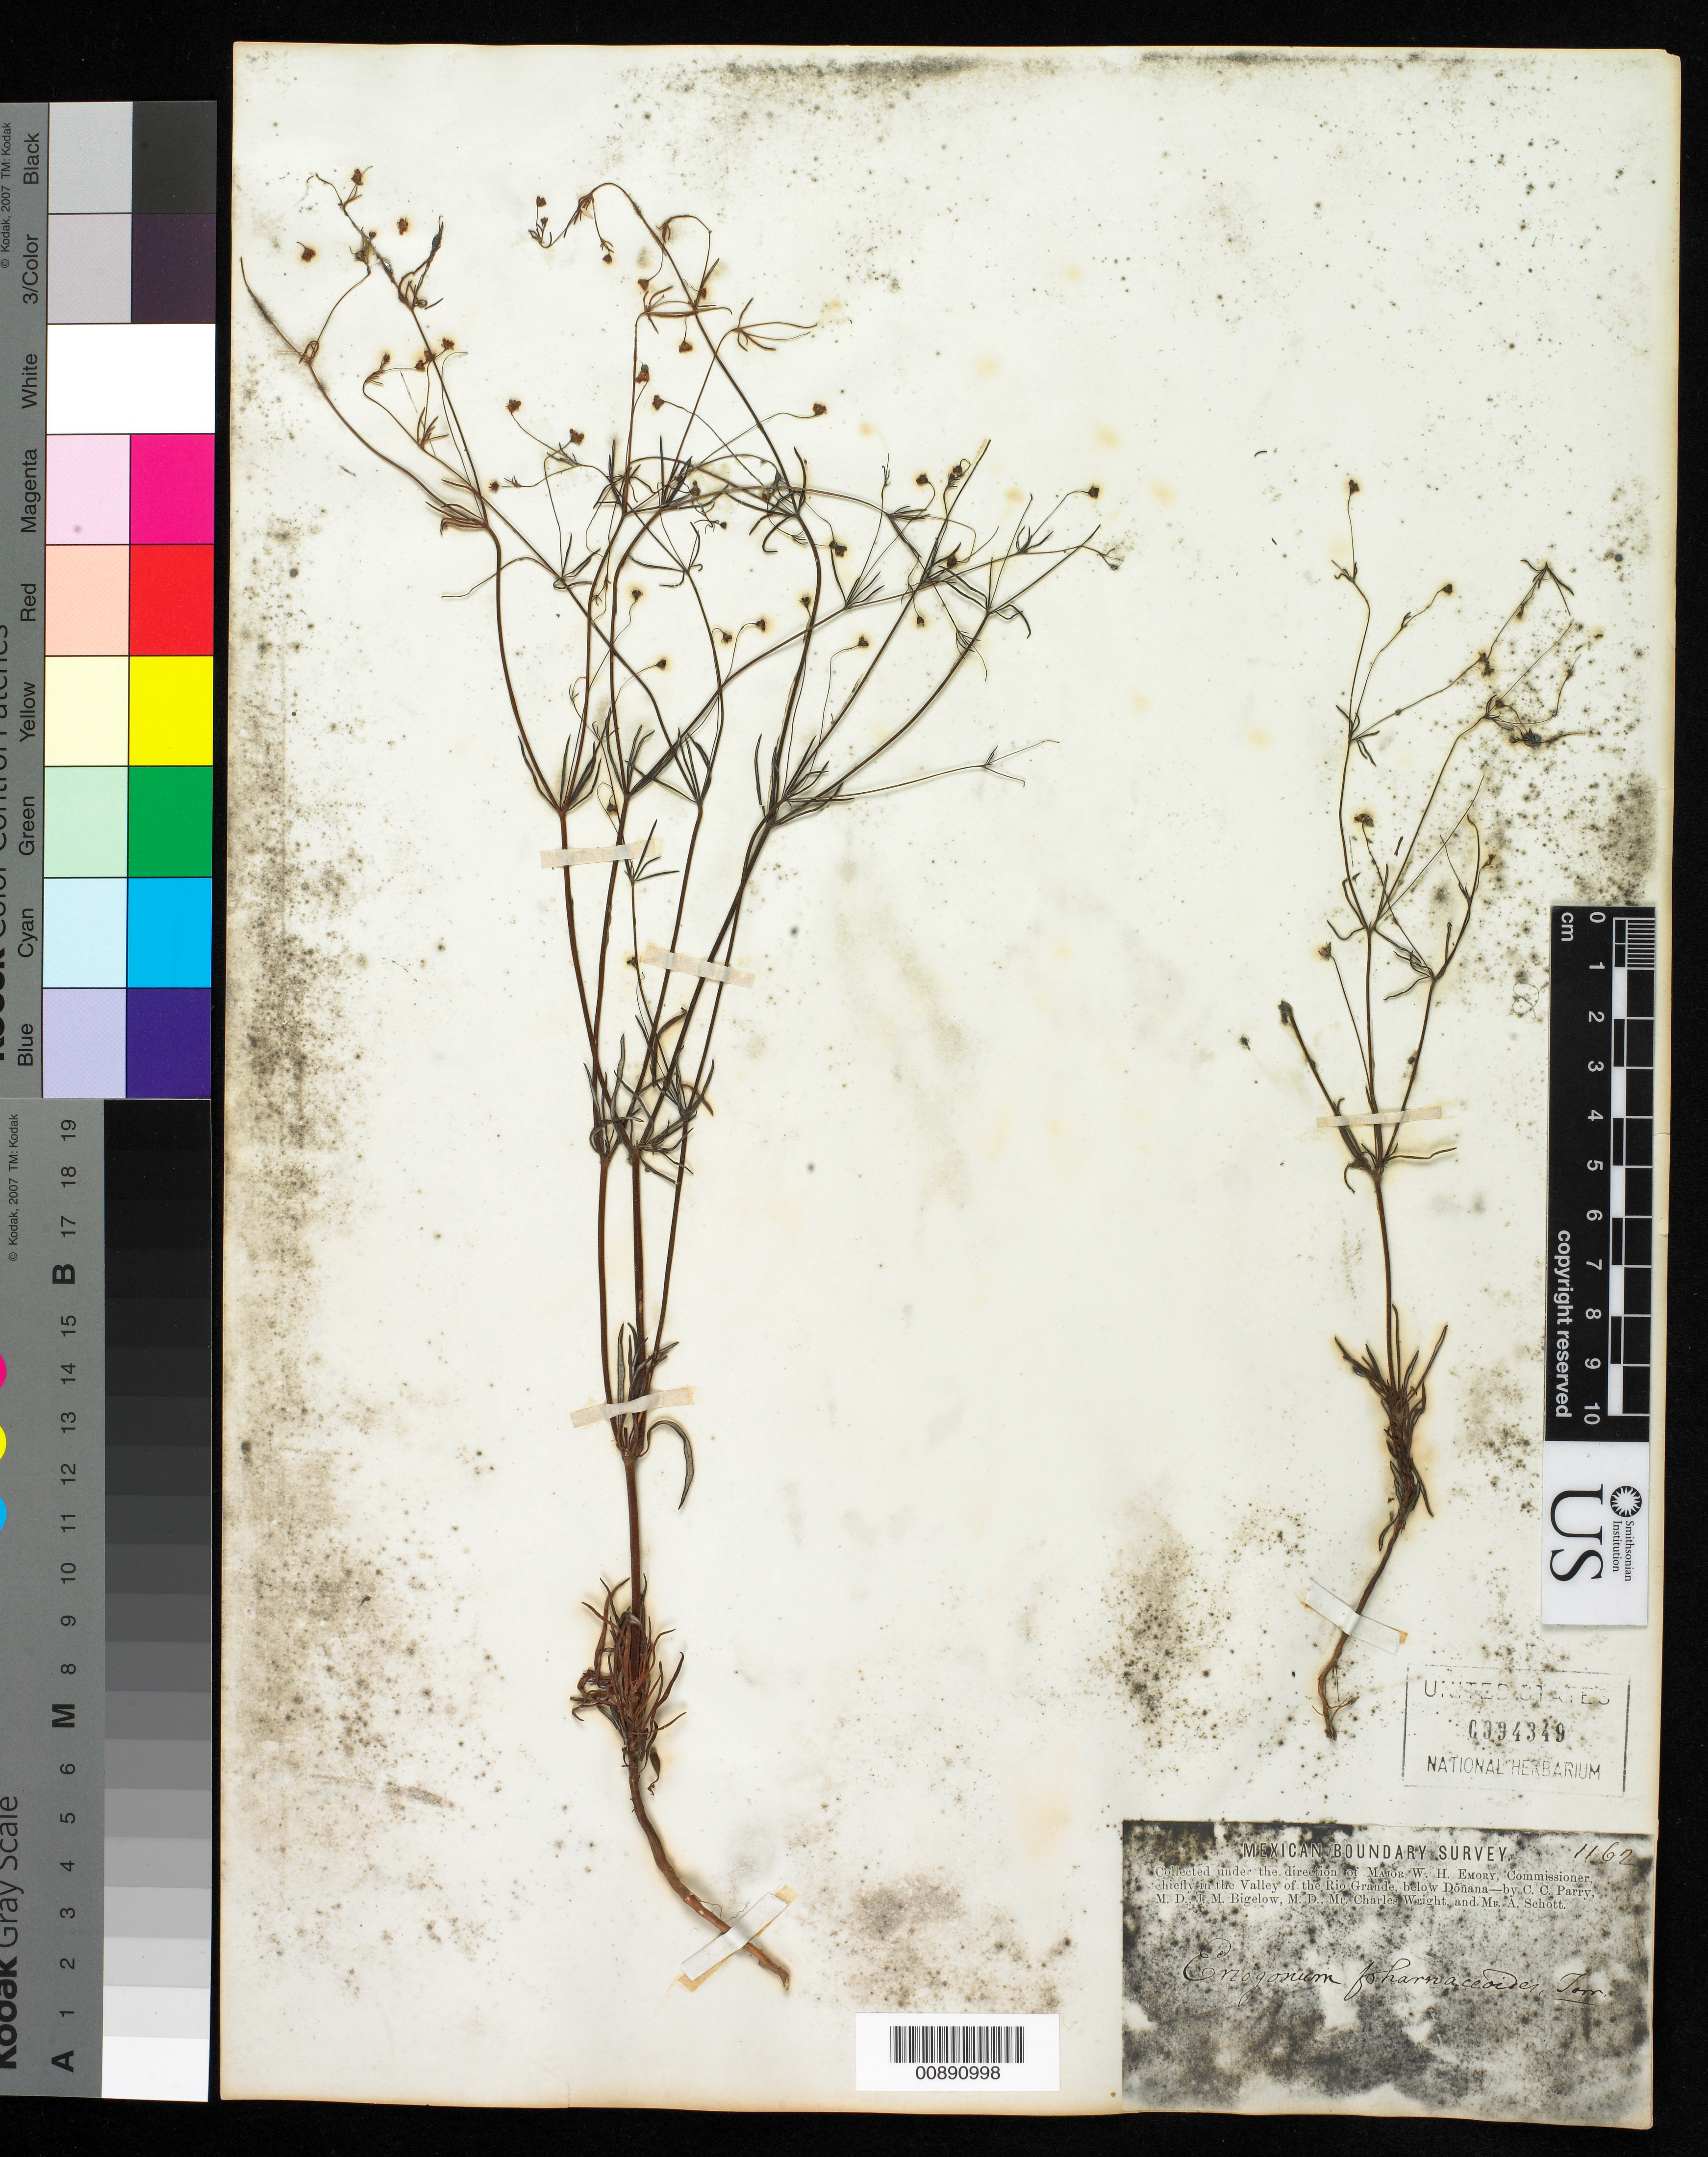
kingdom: Plantae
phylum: Tracheophyta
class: Magnoliopsida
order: Caryophyllales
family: Polygonaceae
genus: Eriogonum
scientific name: Eriogonum pharnaceoides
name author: Torr.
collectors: C. C. Parry, J. M. Bigelow, C. Wright & A. C. V. Schott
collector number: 1162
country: United States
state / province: New Mexico / Texas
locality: Valley of the Rio Grande, below Doñana.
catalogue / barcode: US 94349